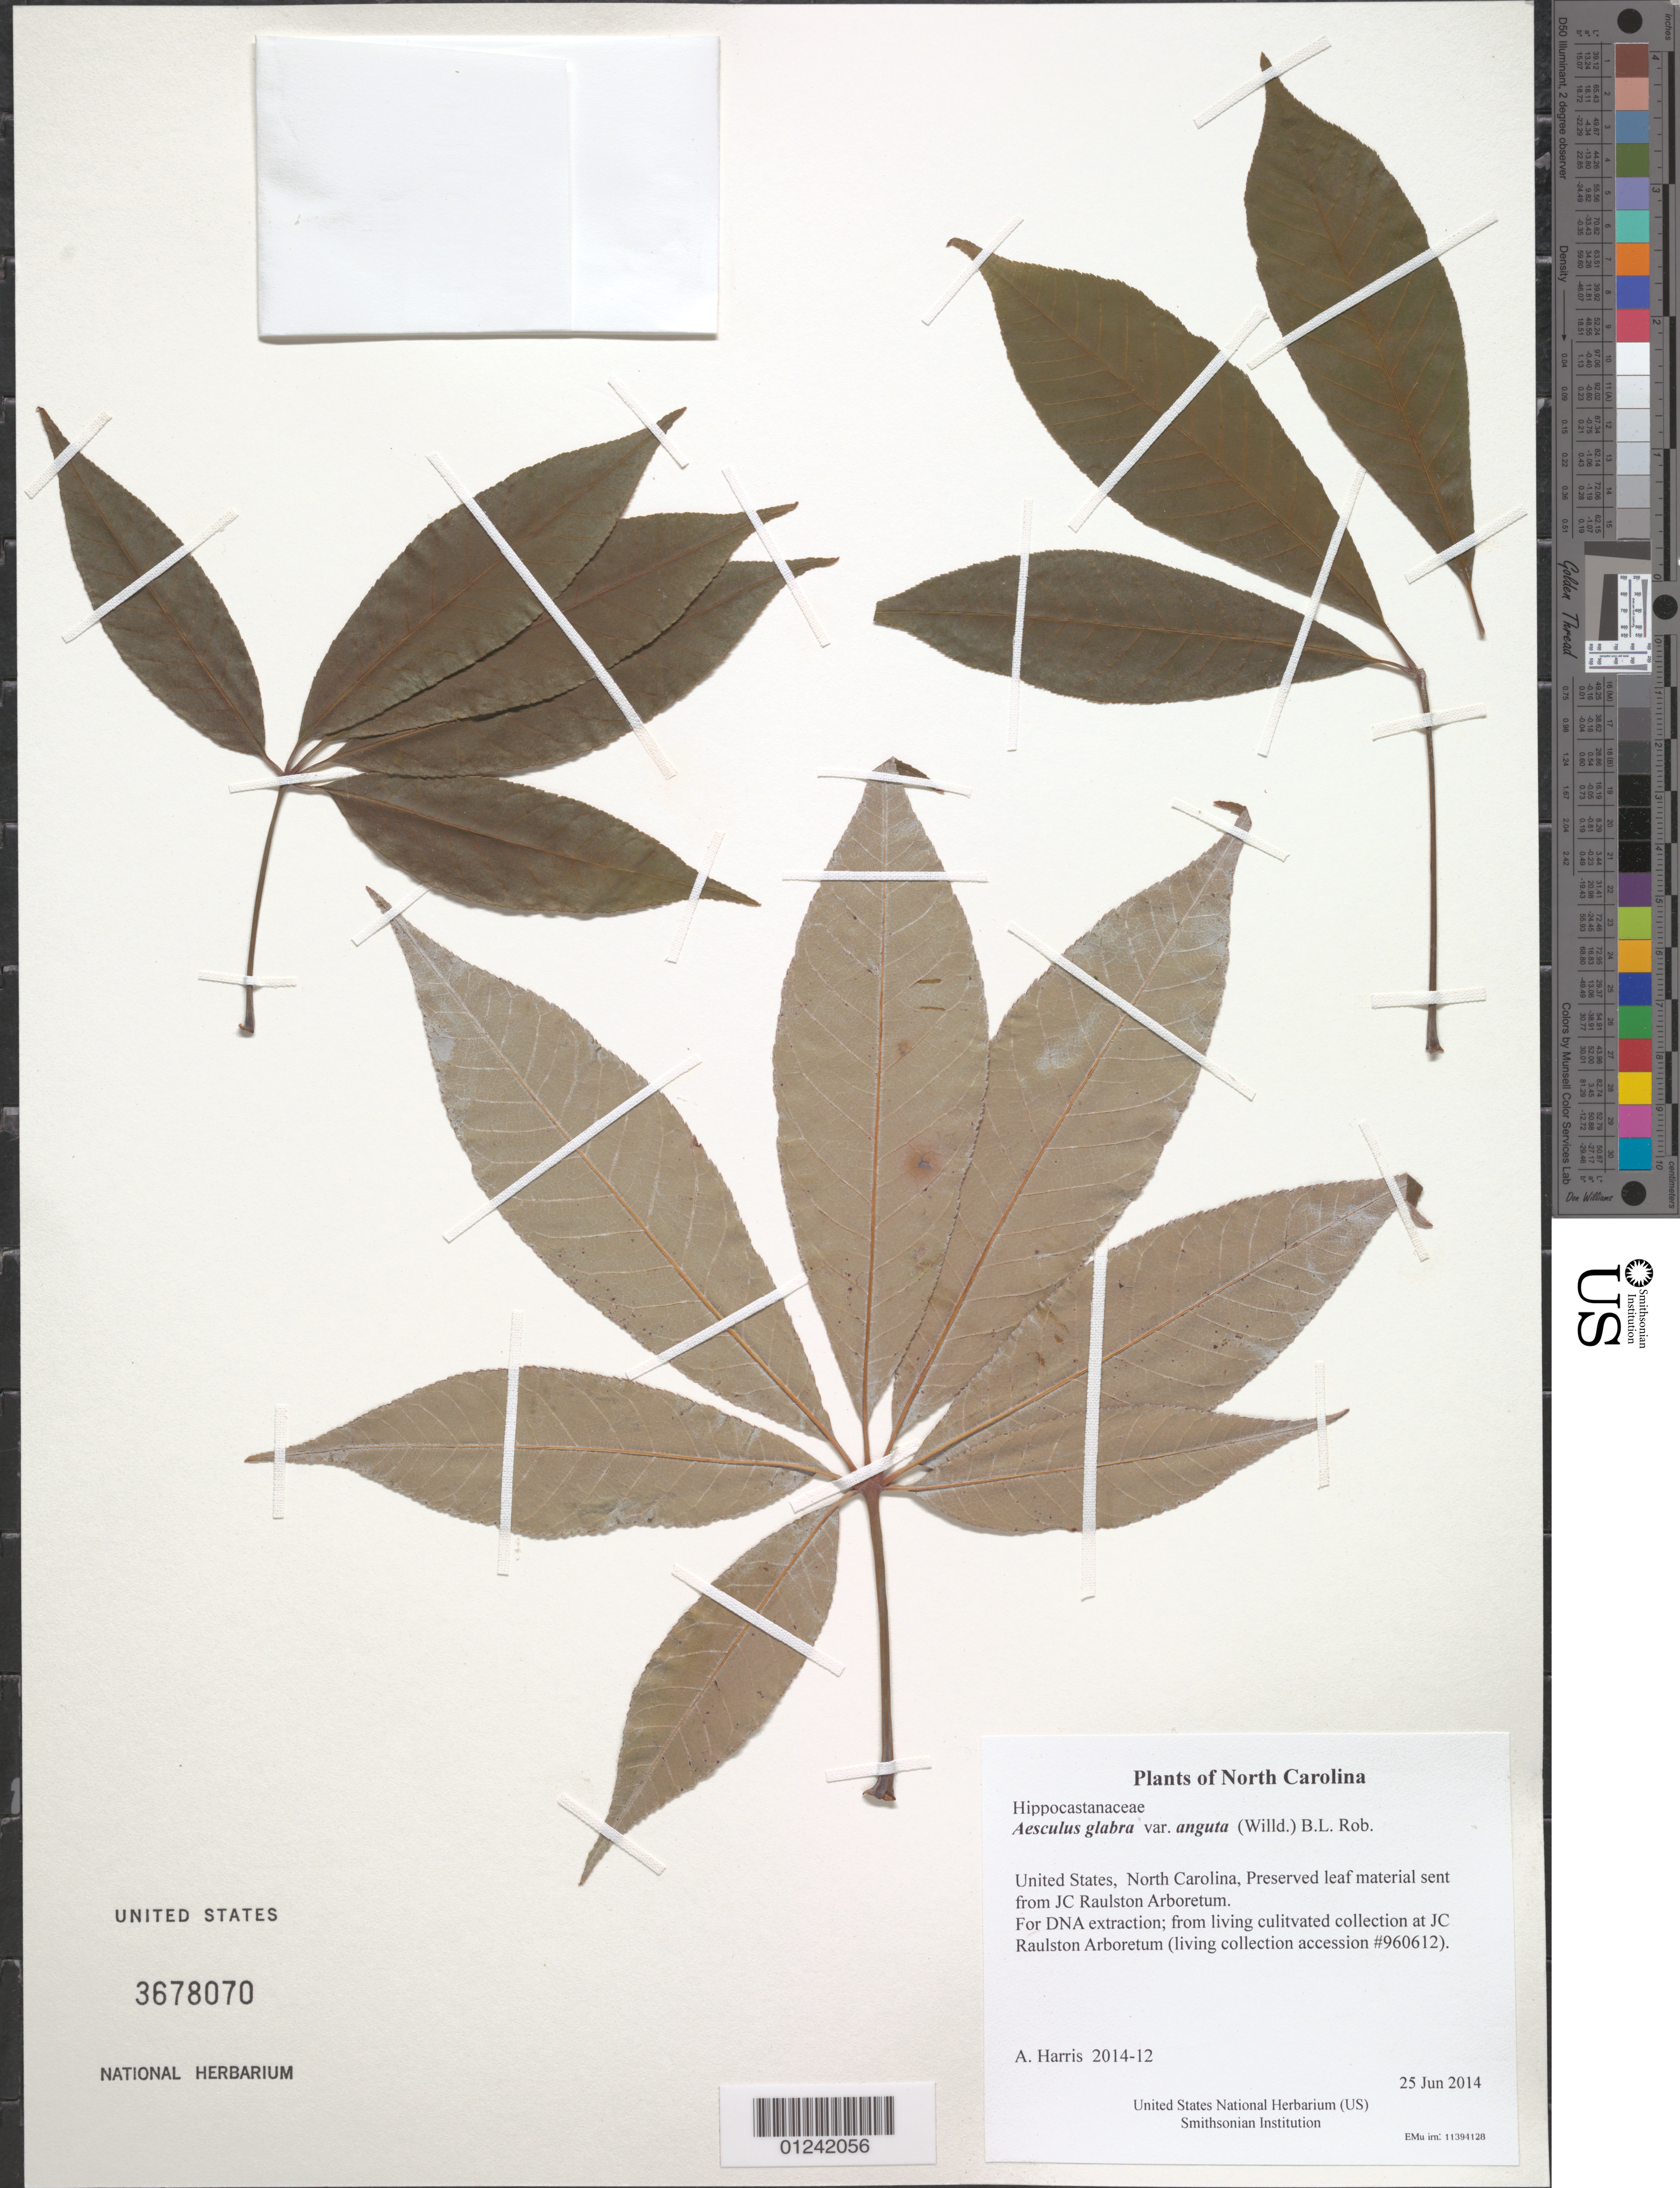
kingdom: Plantae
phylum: Tracheophyta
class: Magnoliopsida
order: Sapindales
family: Sapindaceae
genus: Aesculus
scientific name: Aesculus glabra var. anguta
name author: (Buckley) B.L. Rob.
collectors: A. J. Harris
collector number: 2014-12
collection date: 2014-06-25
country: United States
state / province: North Carolina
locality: Preserved leaf material sent from JC Raulston Arboretum.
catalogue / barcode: US 3678070